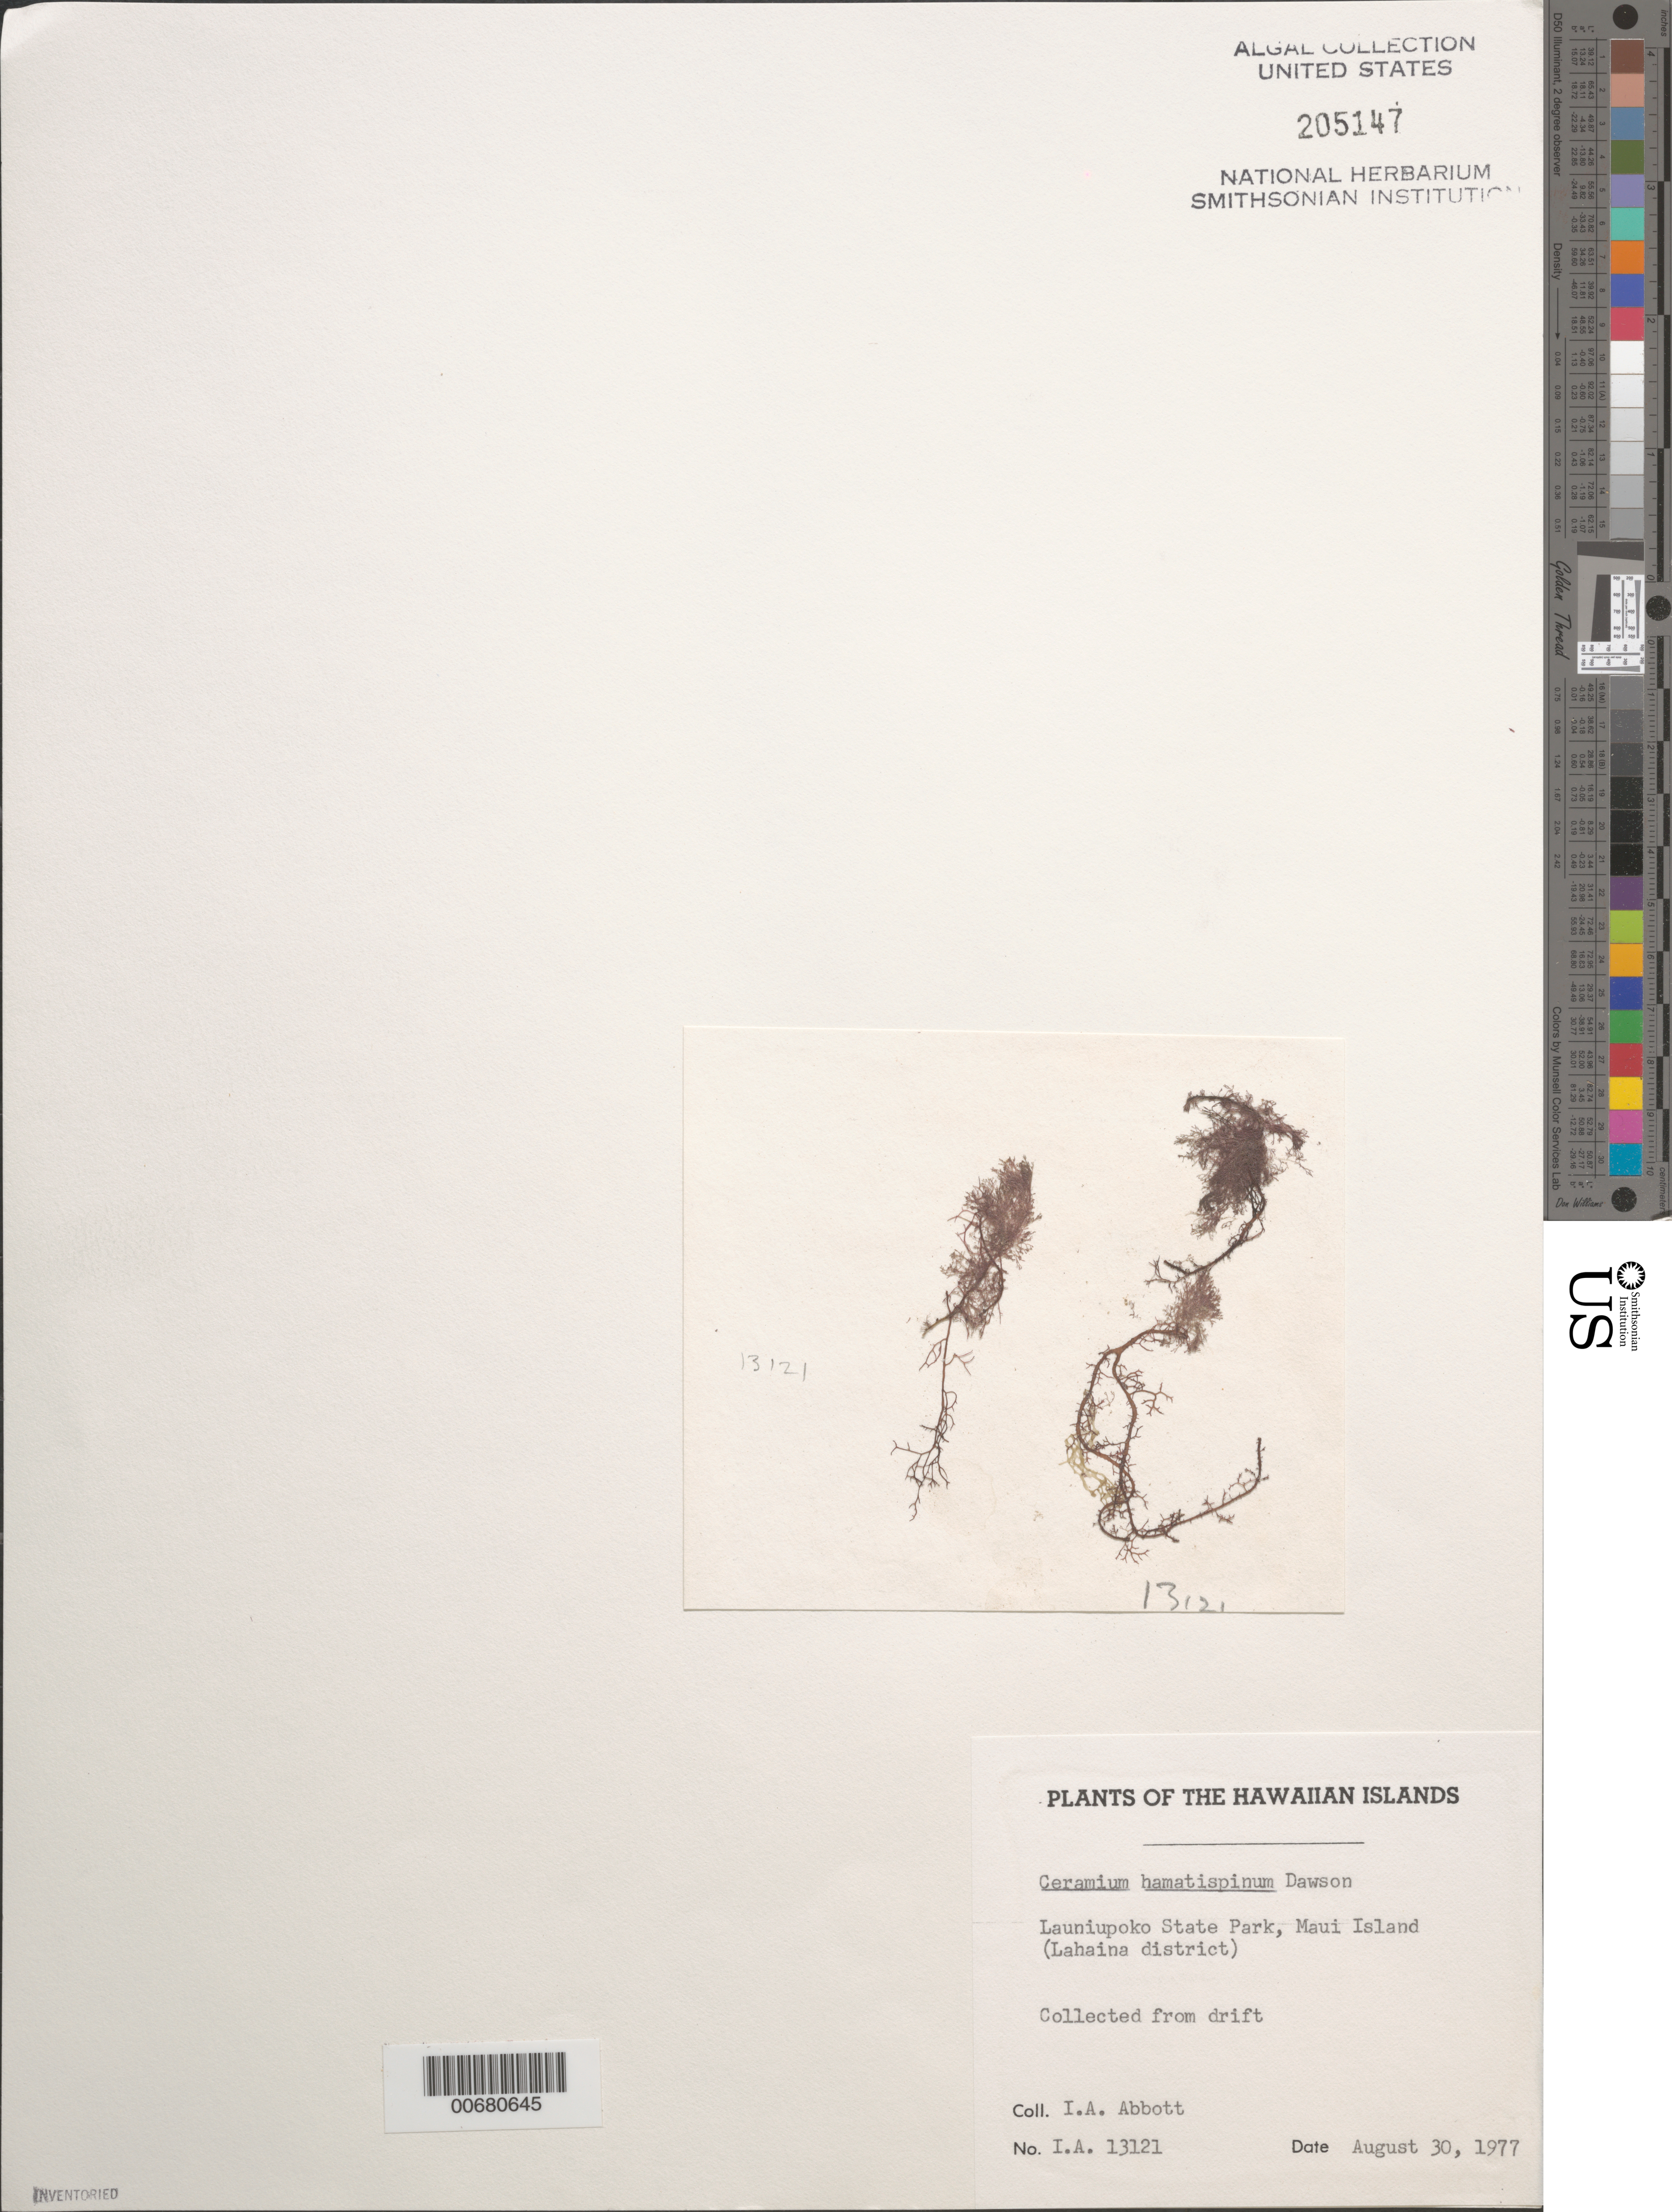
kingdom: Plantae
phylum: Rhodophyta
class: Florideophyceae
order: Ceramiales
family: Ceramiaceae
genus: Ceramium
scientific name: Ceramium hamatispinum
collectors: I. A. Abbott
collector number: IAA 13121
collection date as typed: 30 Aug 1977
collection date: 1977-08-30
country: United States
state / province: Hawaii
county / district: Maui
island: Maui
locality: Launiupoko State Park, Lahaina District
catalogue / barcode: US 205147